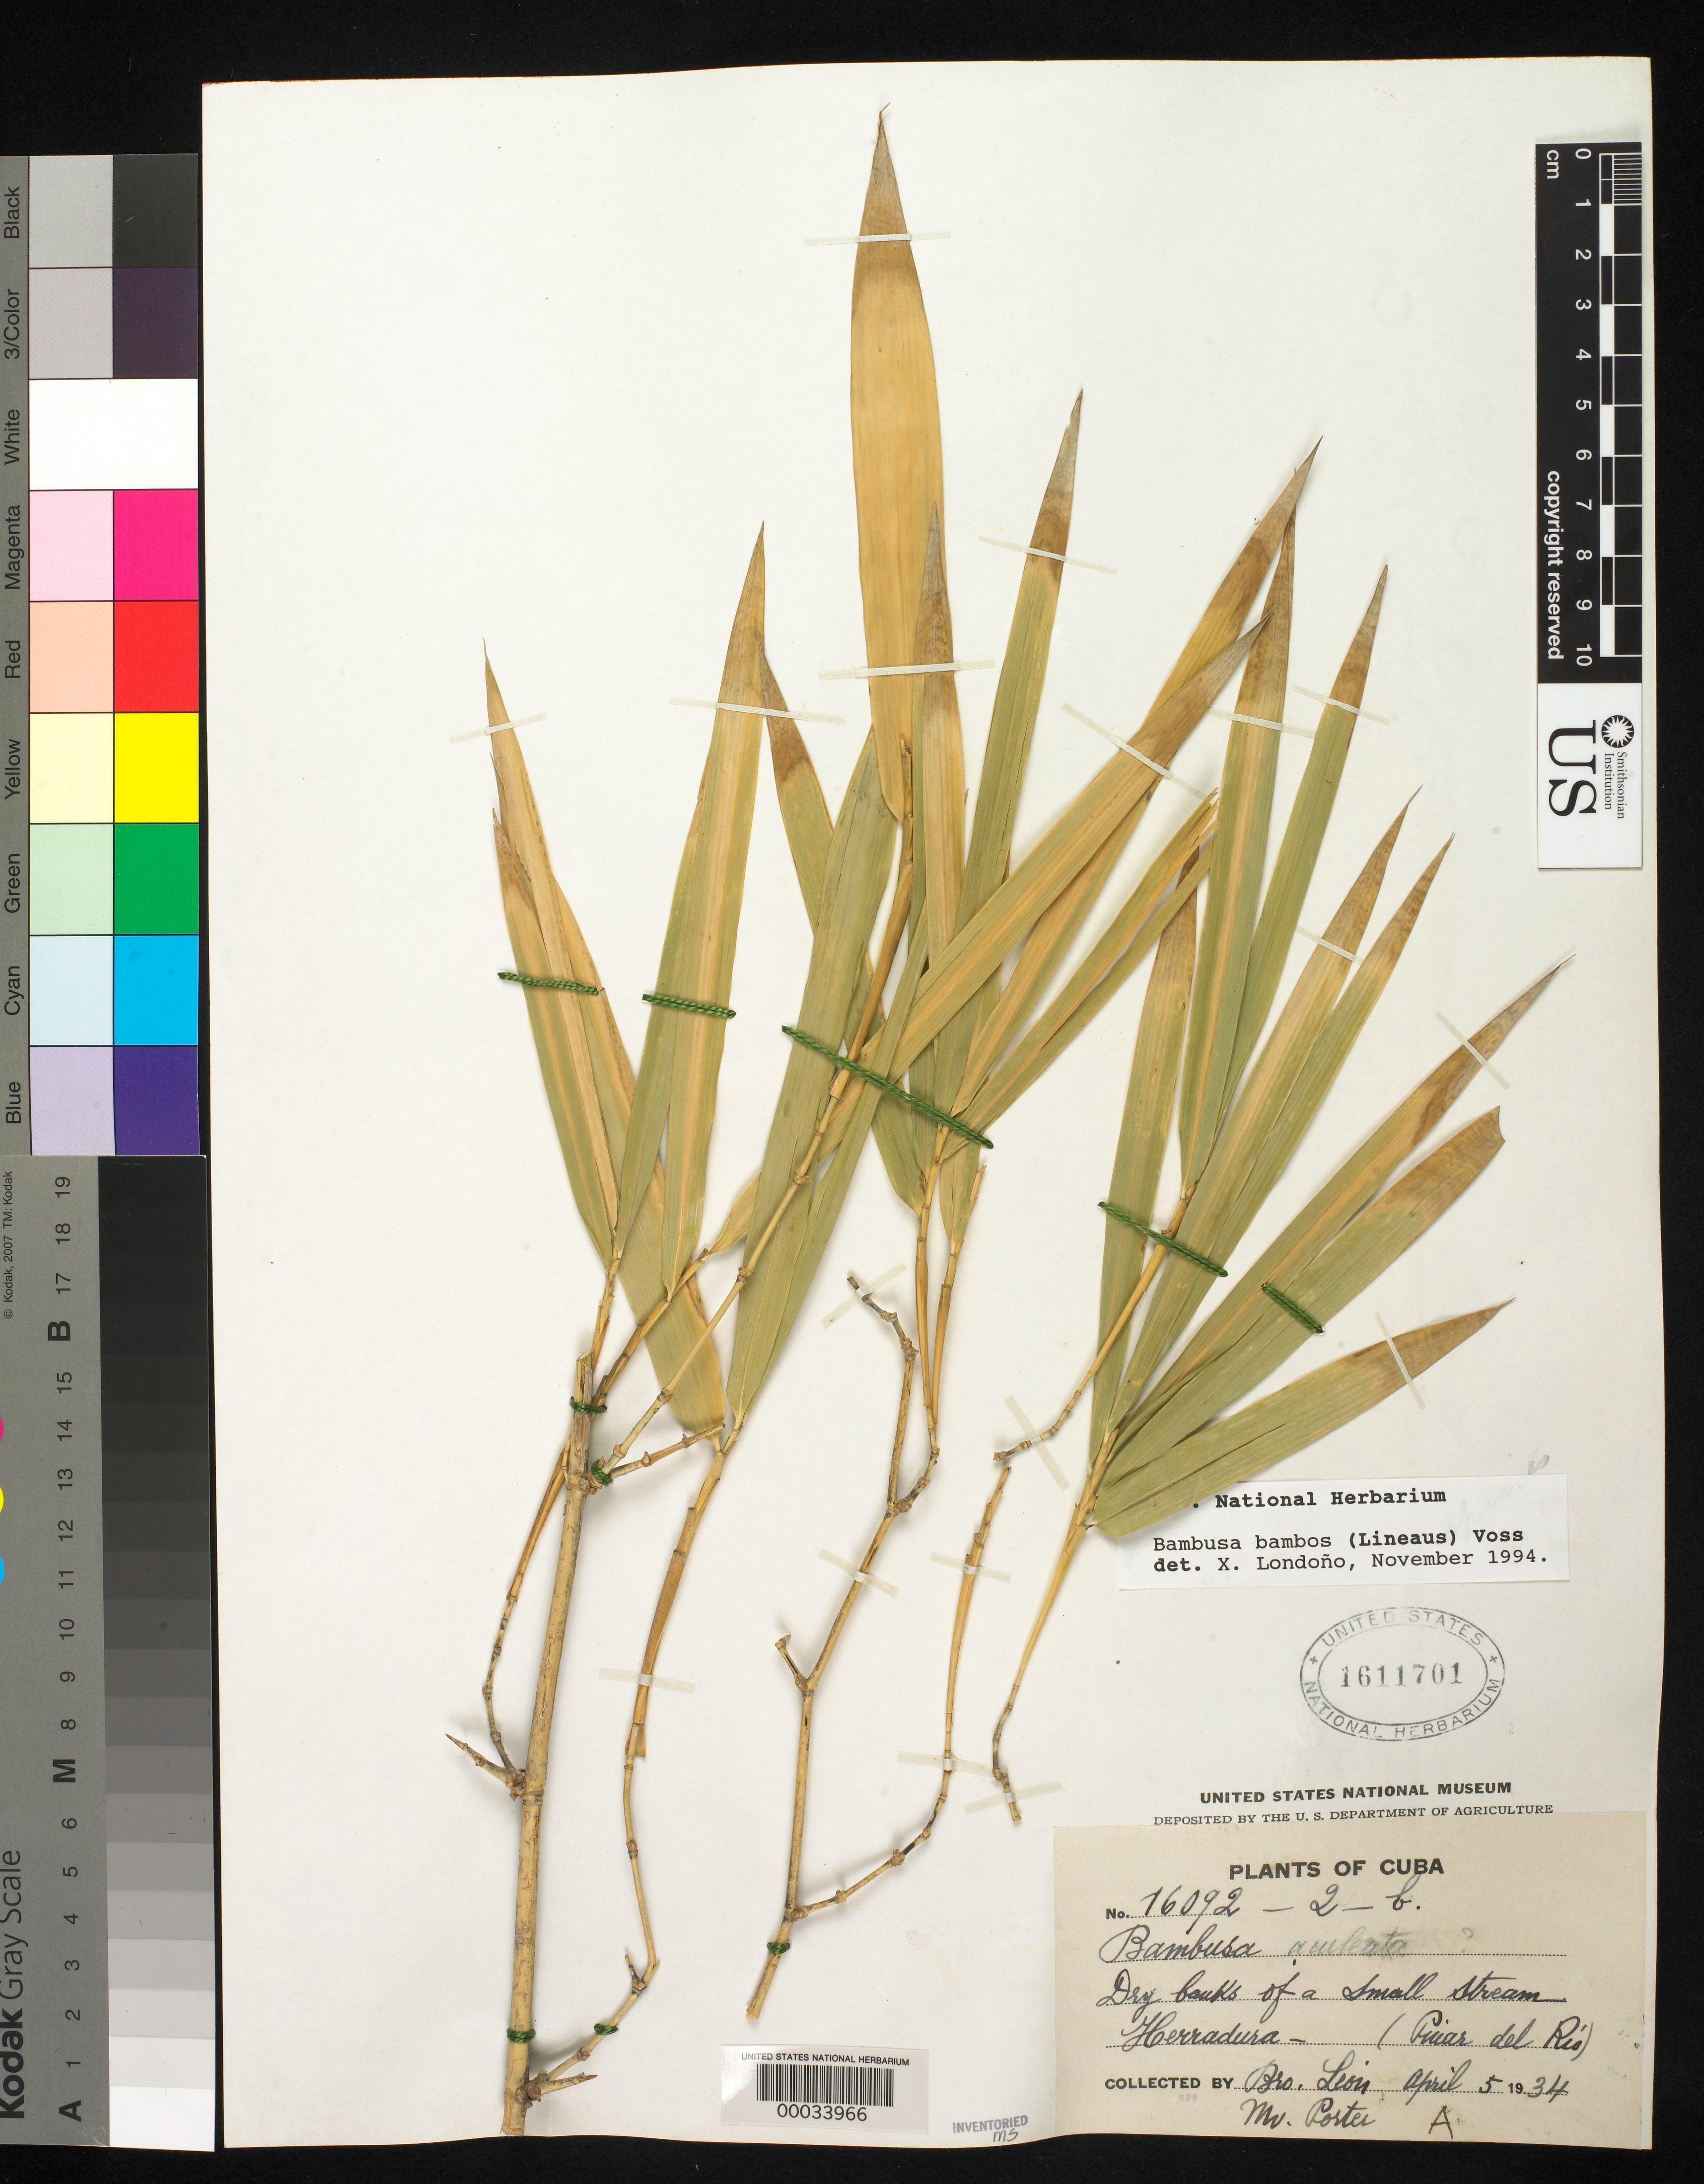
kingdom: Plantae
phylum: Tracheophyta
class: Liliopsida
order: Poales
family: Poaceae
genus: Bambusa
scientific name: Bambusa bambos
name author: (L.) Voss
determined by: Londoño, X., (TULV), Jardin Botanico "Juan Maria Cespedes"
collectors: Bro. León & -- Porter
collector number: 16092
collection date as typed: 05 Apr 1934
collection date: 1934-04-05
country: Cuba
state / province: Pinar del Río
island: Greater Antilles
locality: Herradura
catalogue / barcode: US 1611701